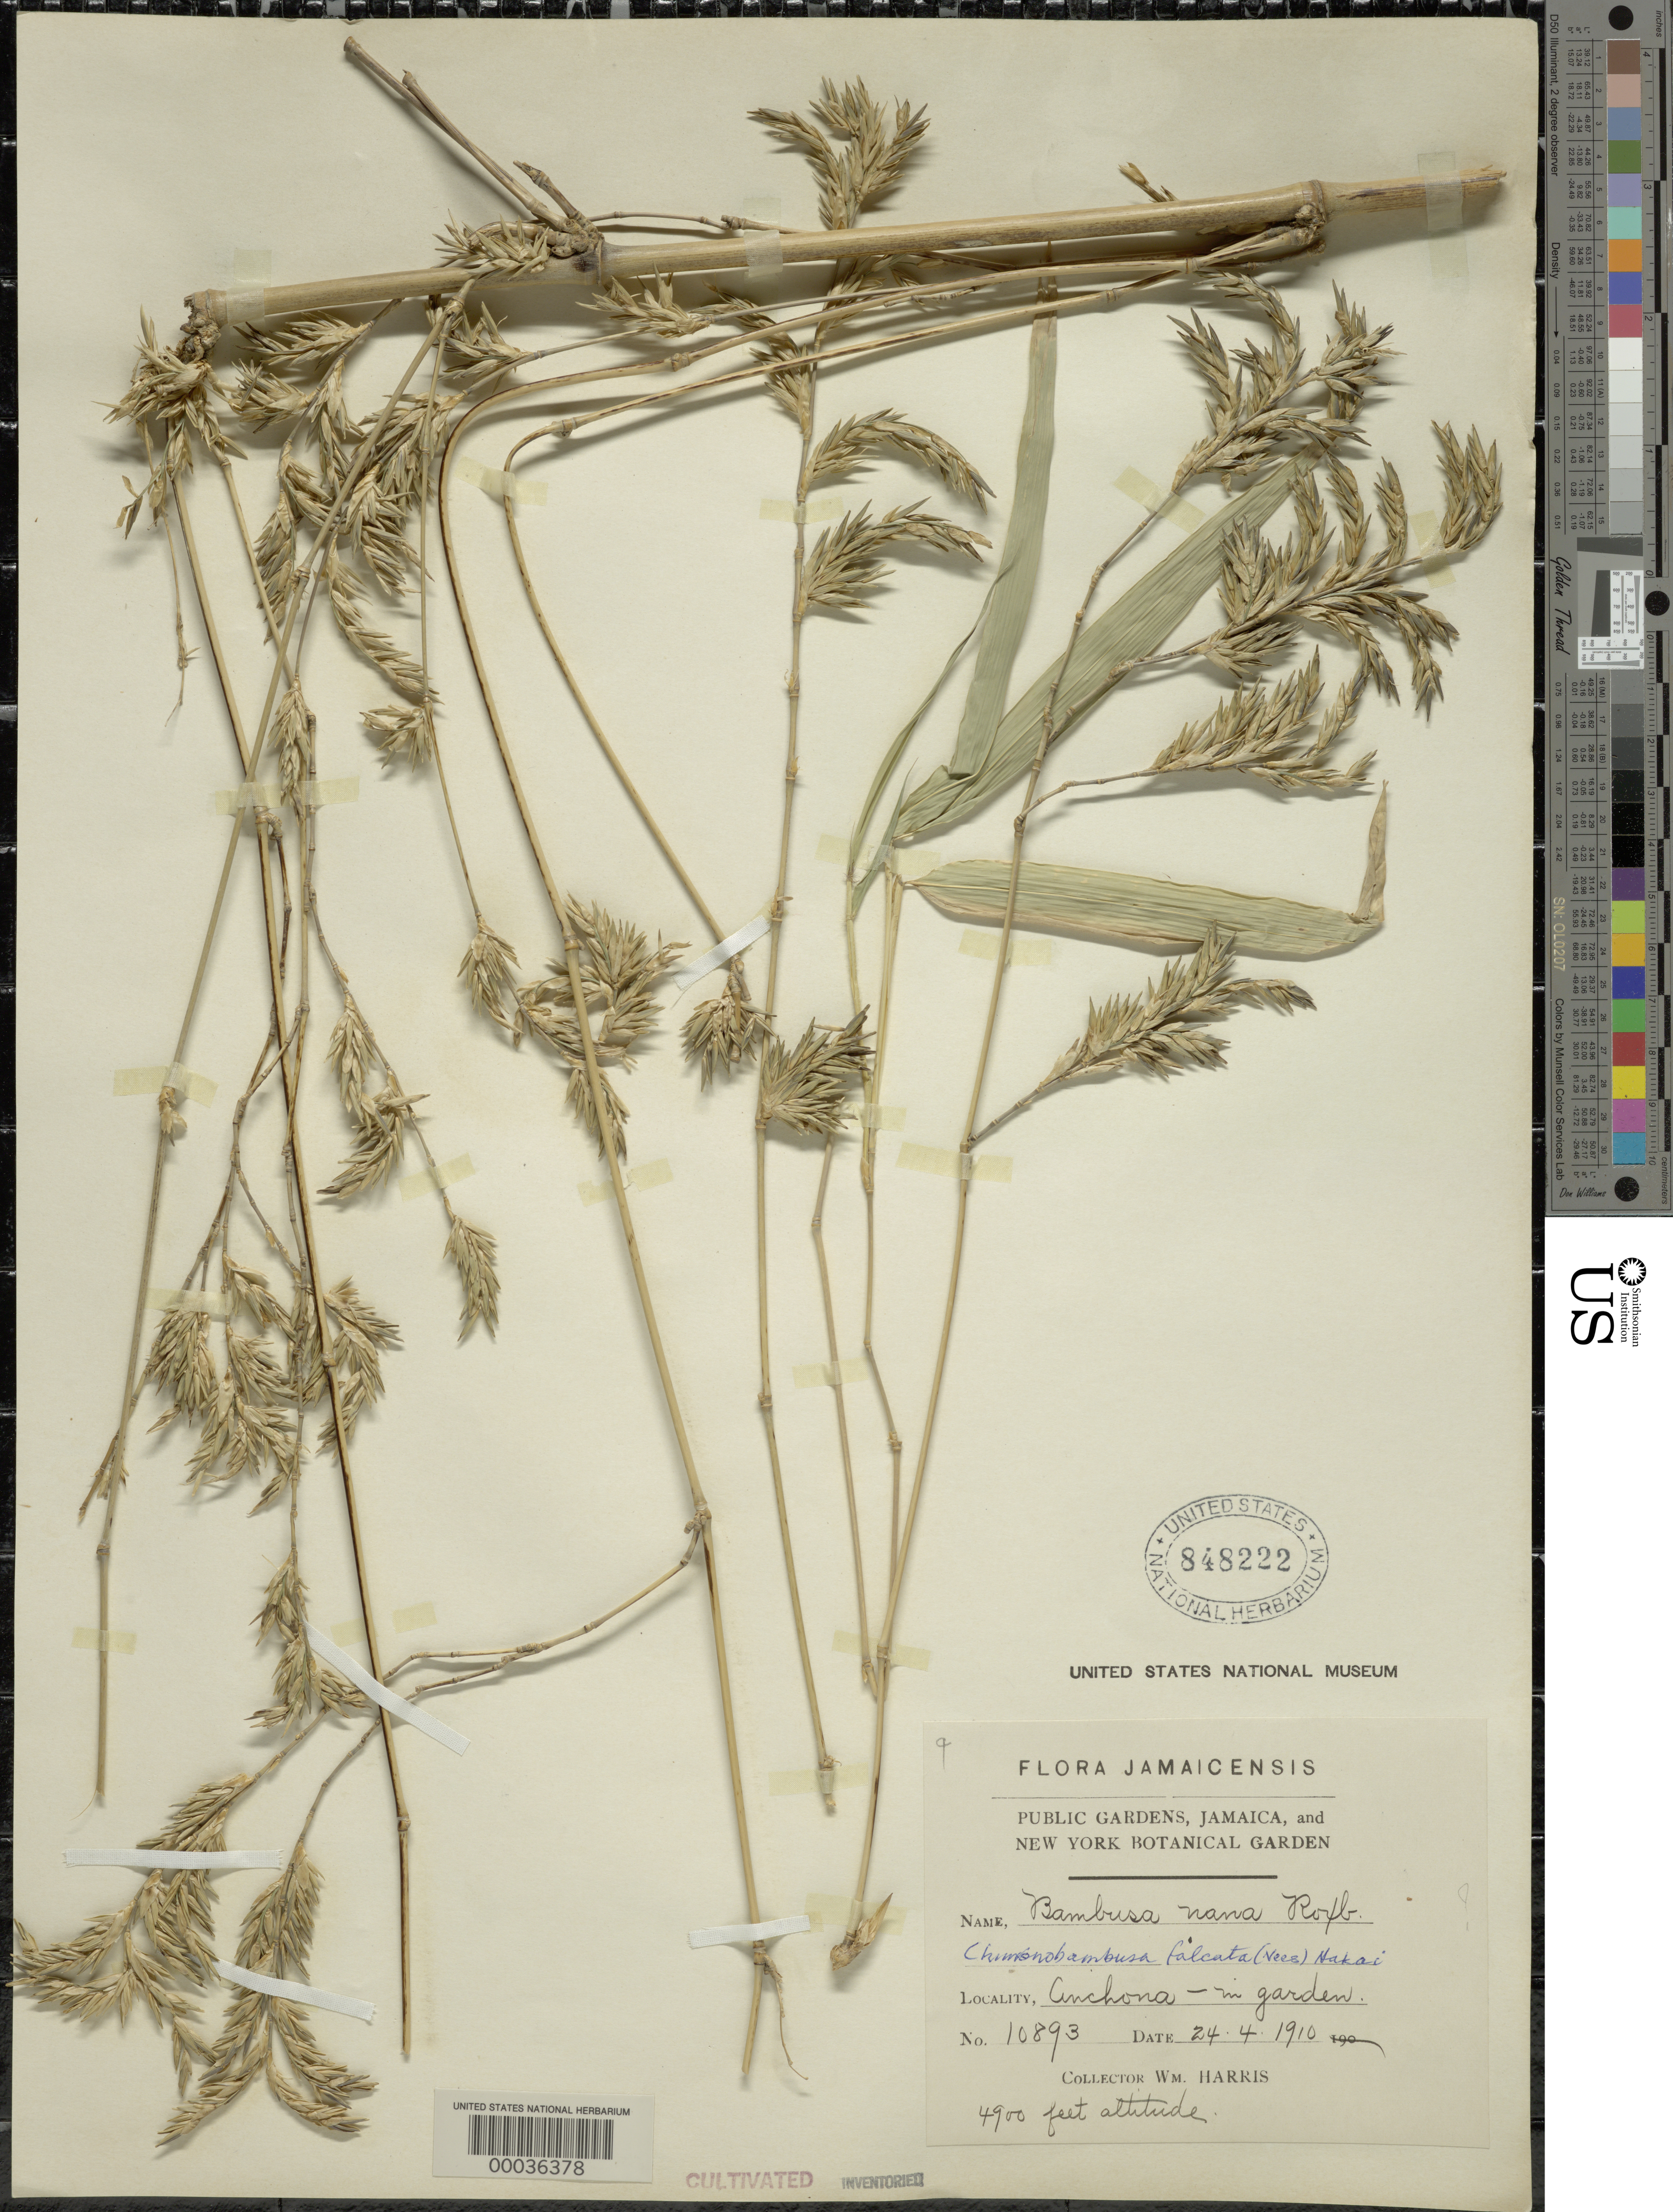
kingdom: Plantae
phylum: Tracheophyta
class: Liliopsida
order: Poales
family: Poaceae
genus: Drepanostachyum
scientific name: Drepanostachyum falconeri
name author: (Hook. f. ex Munro) Soderstr.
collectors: W. H. Harris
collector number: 10893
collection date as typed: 24 Apr 1910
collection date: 1910-04-24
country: Jamaica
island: Greater Antilles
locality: Anchona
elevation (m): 1495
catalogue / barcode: US 848222